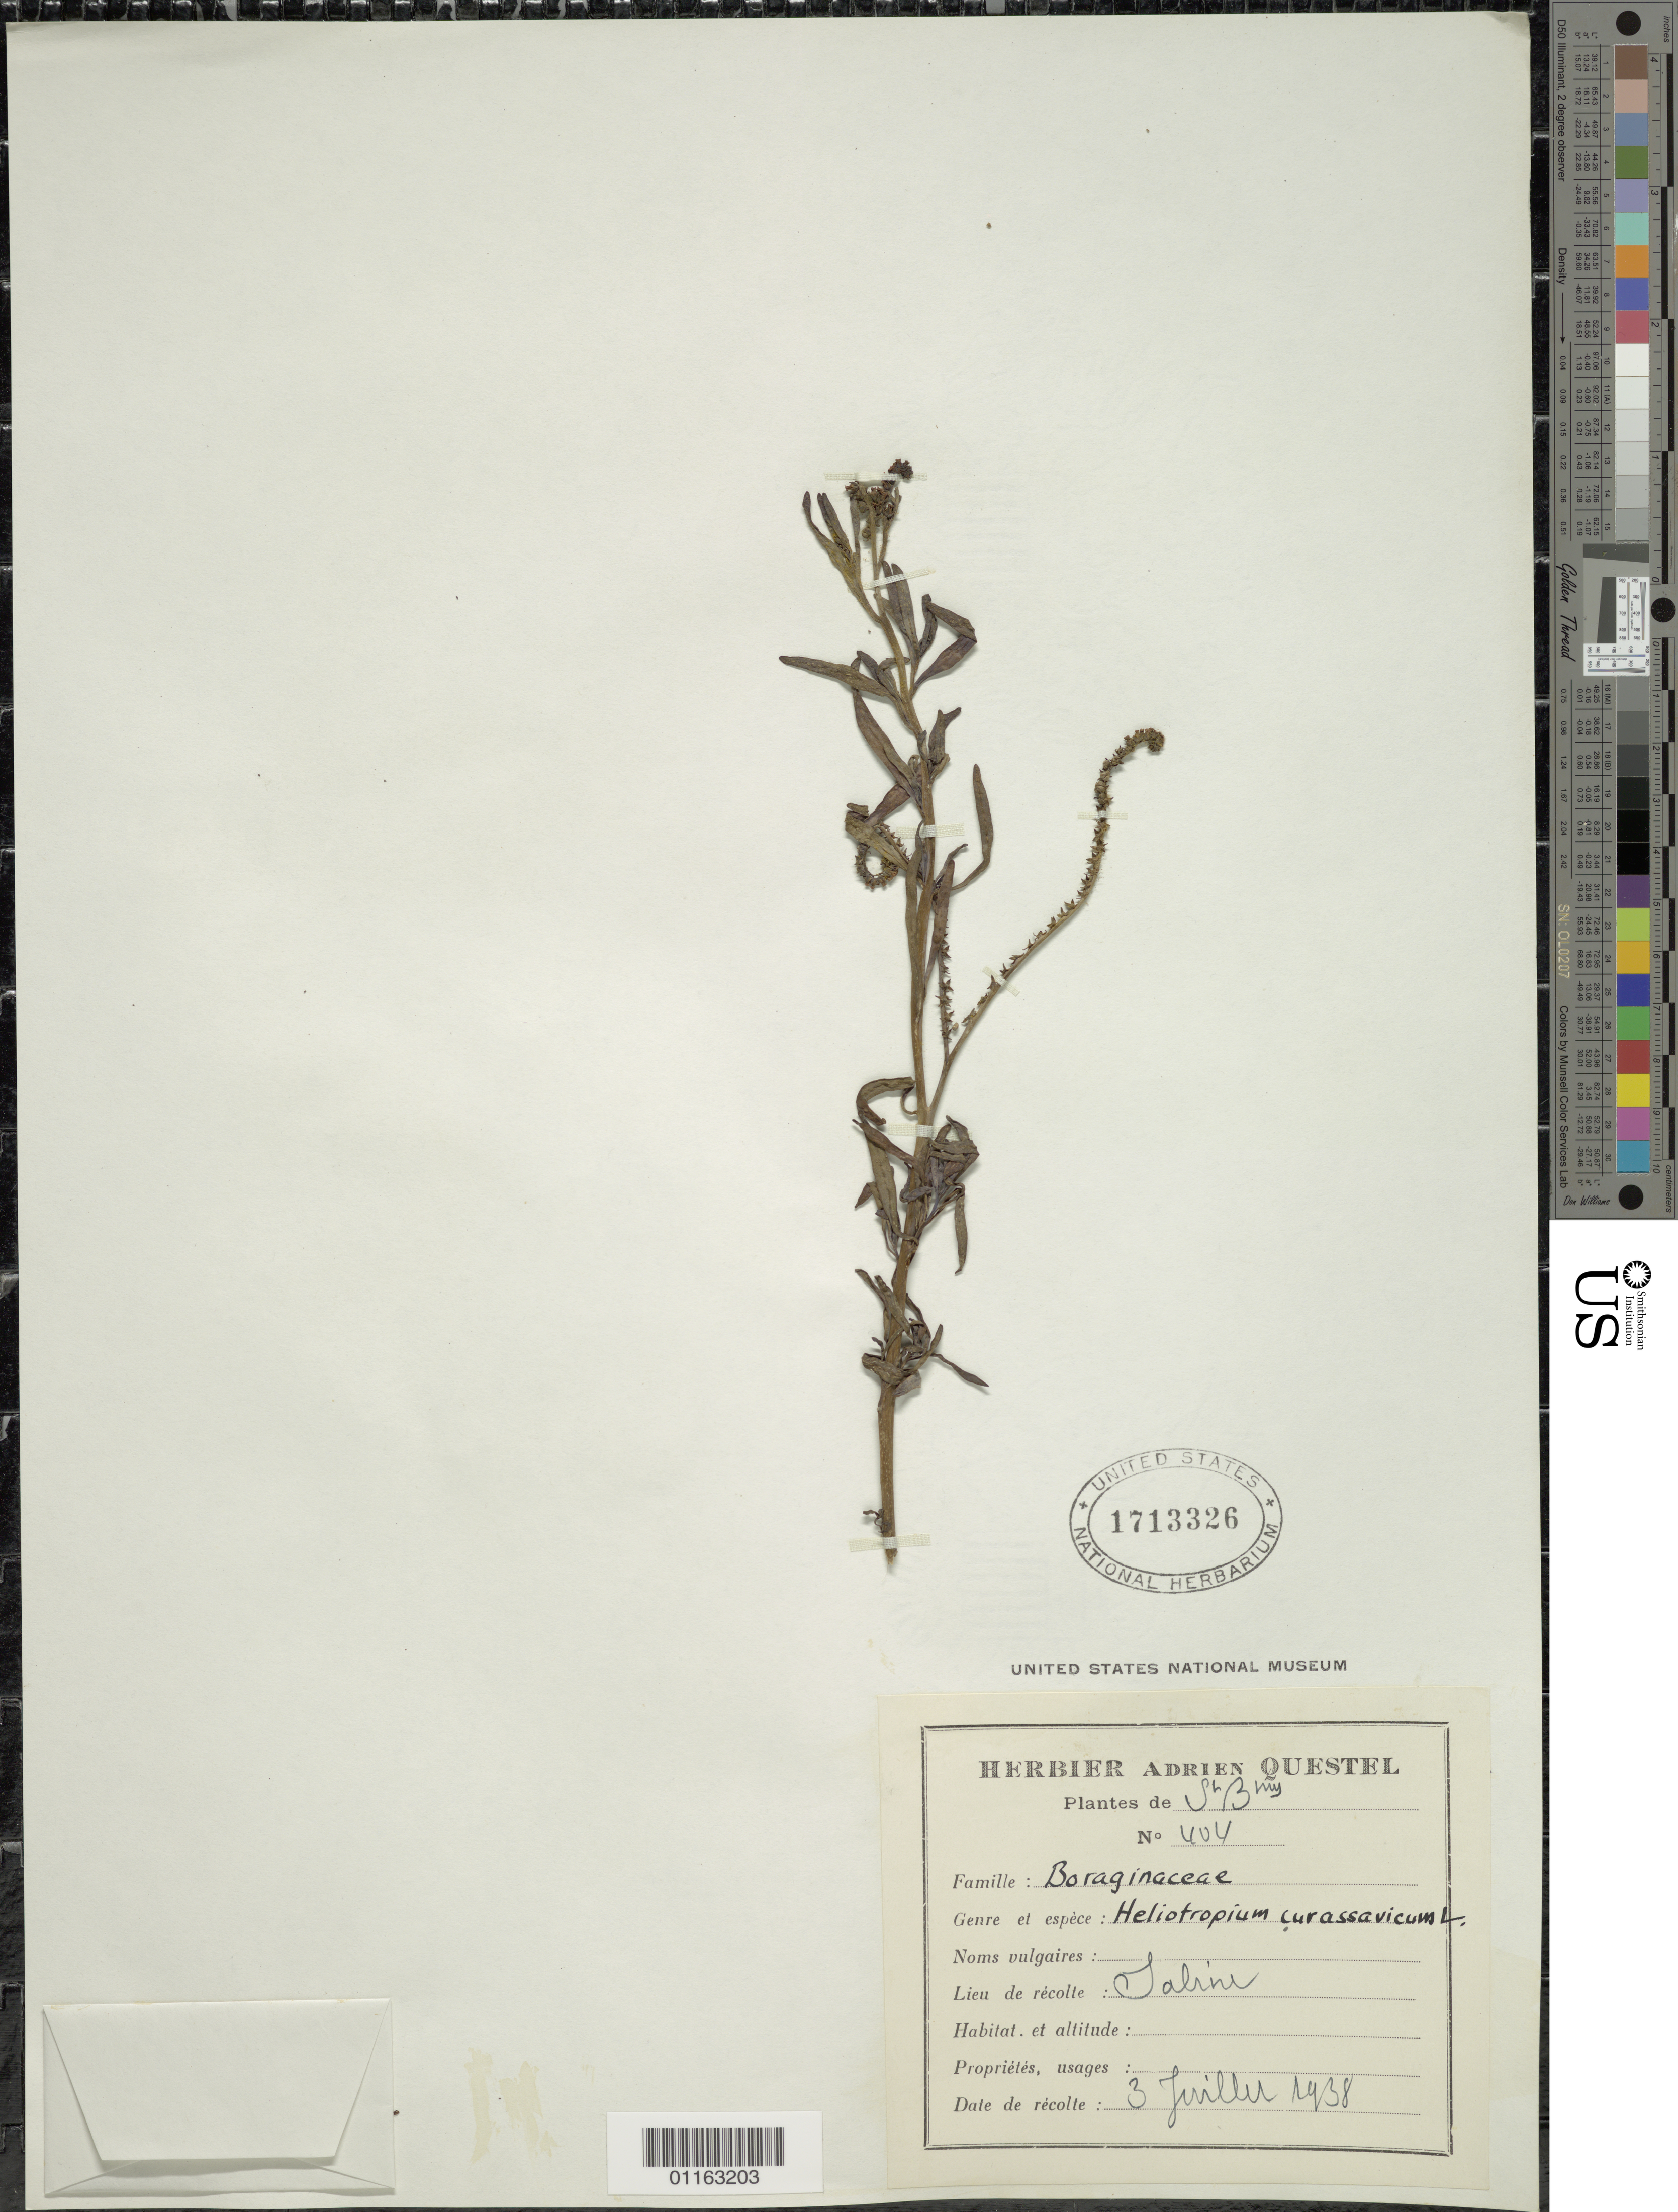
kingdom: Plantae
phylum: Tracheophyta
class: Magnoliopsida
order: Boraginales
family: Heliotropiaceae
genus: Heliotropium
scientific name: Heliotropium curassavicum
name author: L.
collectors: A. Questel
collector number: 404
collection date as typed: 03 Jul 1938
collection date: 1938-07-03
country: Guadeloupe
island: St. Barthélemy I.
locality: Saline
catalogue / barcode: US 1713326